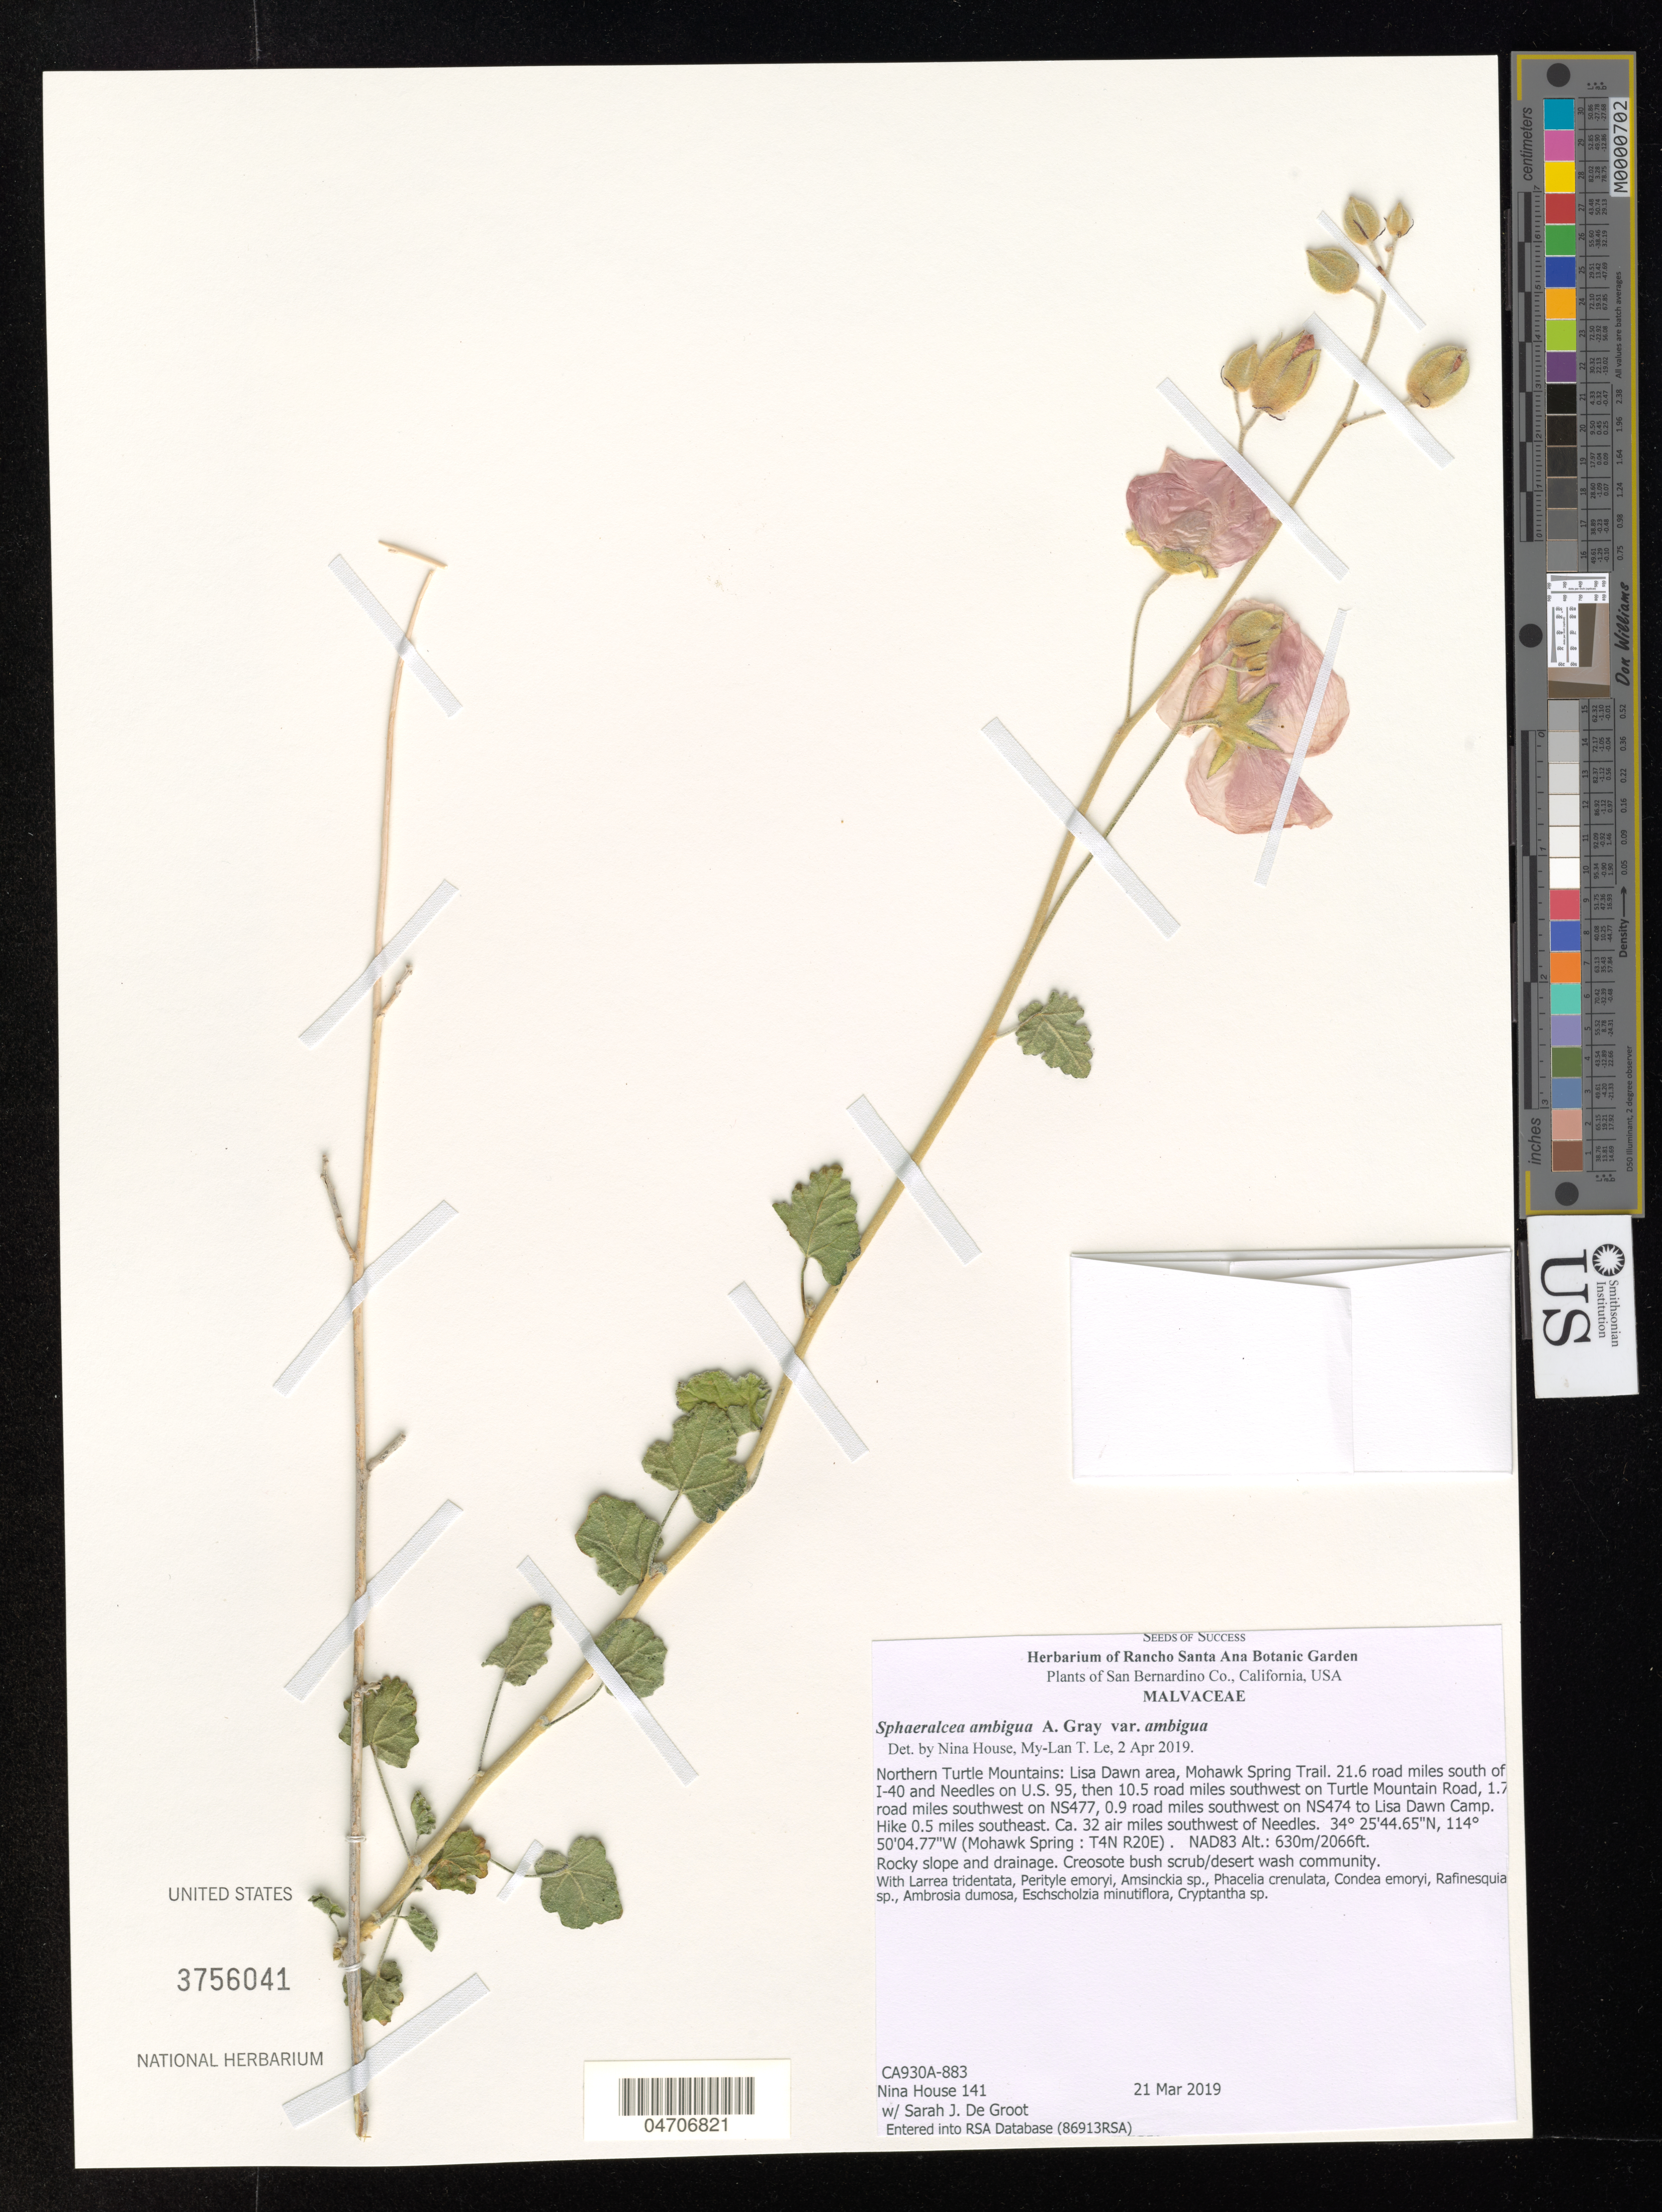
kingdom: Plantae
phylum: Tracheophyta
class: Magnoliopsida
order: Malvales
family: Malvaceae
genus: Sphaeralcea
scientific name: Sphaeralcea ambigua var. ambigua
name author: A. Gray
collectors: N. House & S. De Groot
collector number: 141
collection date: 2019-03-21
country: United States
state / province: California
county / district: San Bernardino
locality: San Bernardino Co. Northern Turtle Mountains: Lisa Dawn area, Mohawk Spring Trail. 21.6 road miles south of I-40 and Needles on U.S. 95, then 10.5 road miles southwest on Turtle Mountain Road, 1.7 road miles southwest on NS477, 0.9 road miles southwest on NS474 to Lisa Dawn Camp. Hike 0.5 miles southeast. Ca. 32 air miles southwest of Needles. (Mohawk Spring: T4N R20E).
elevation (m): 630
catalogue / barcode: US 3756041